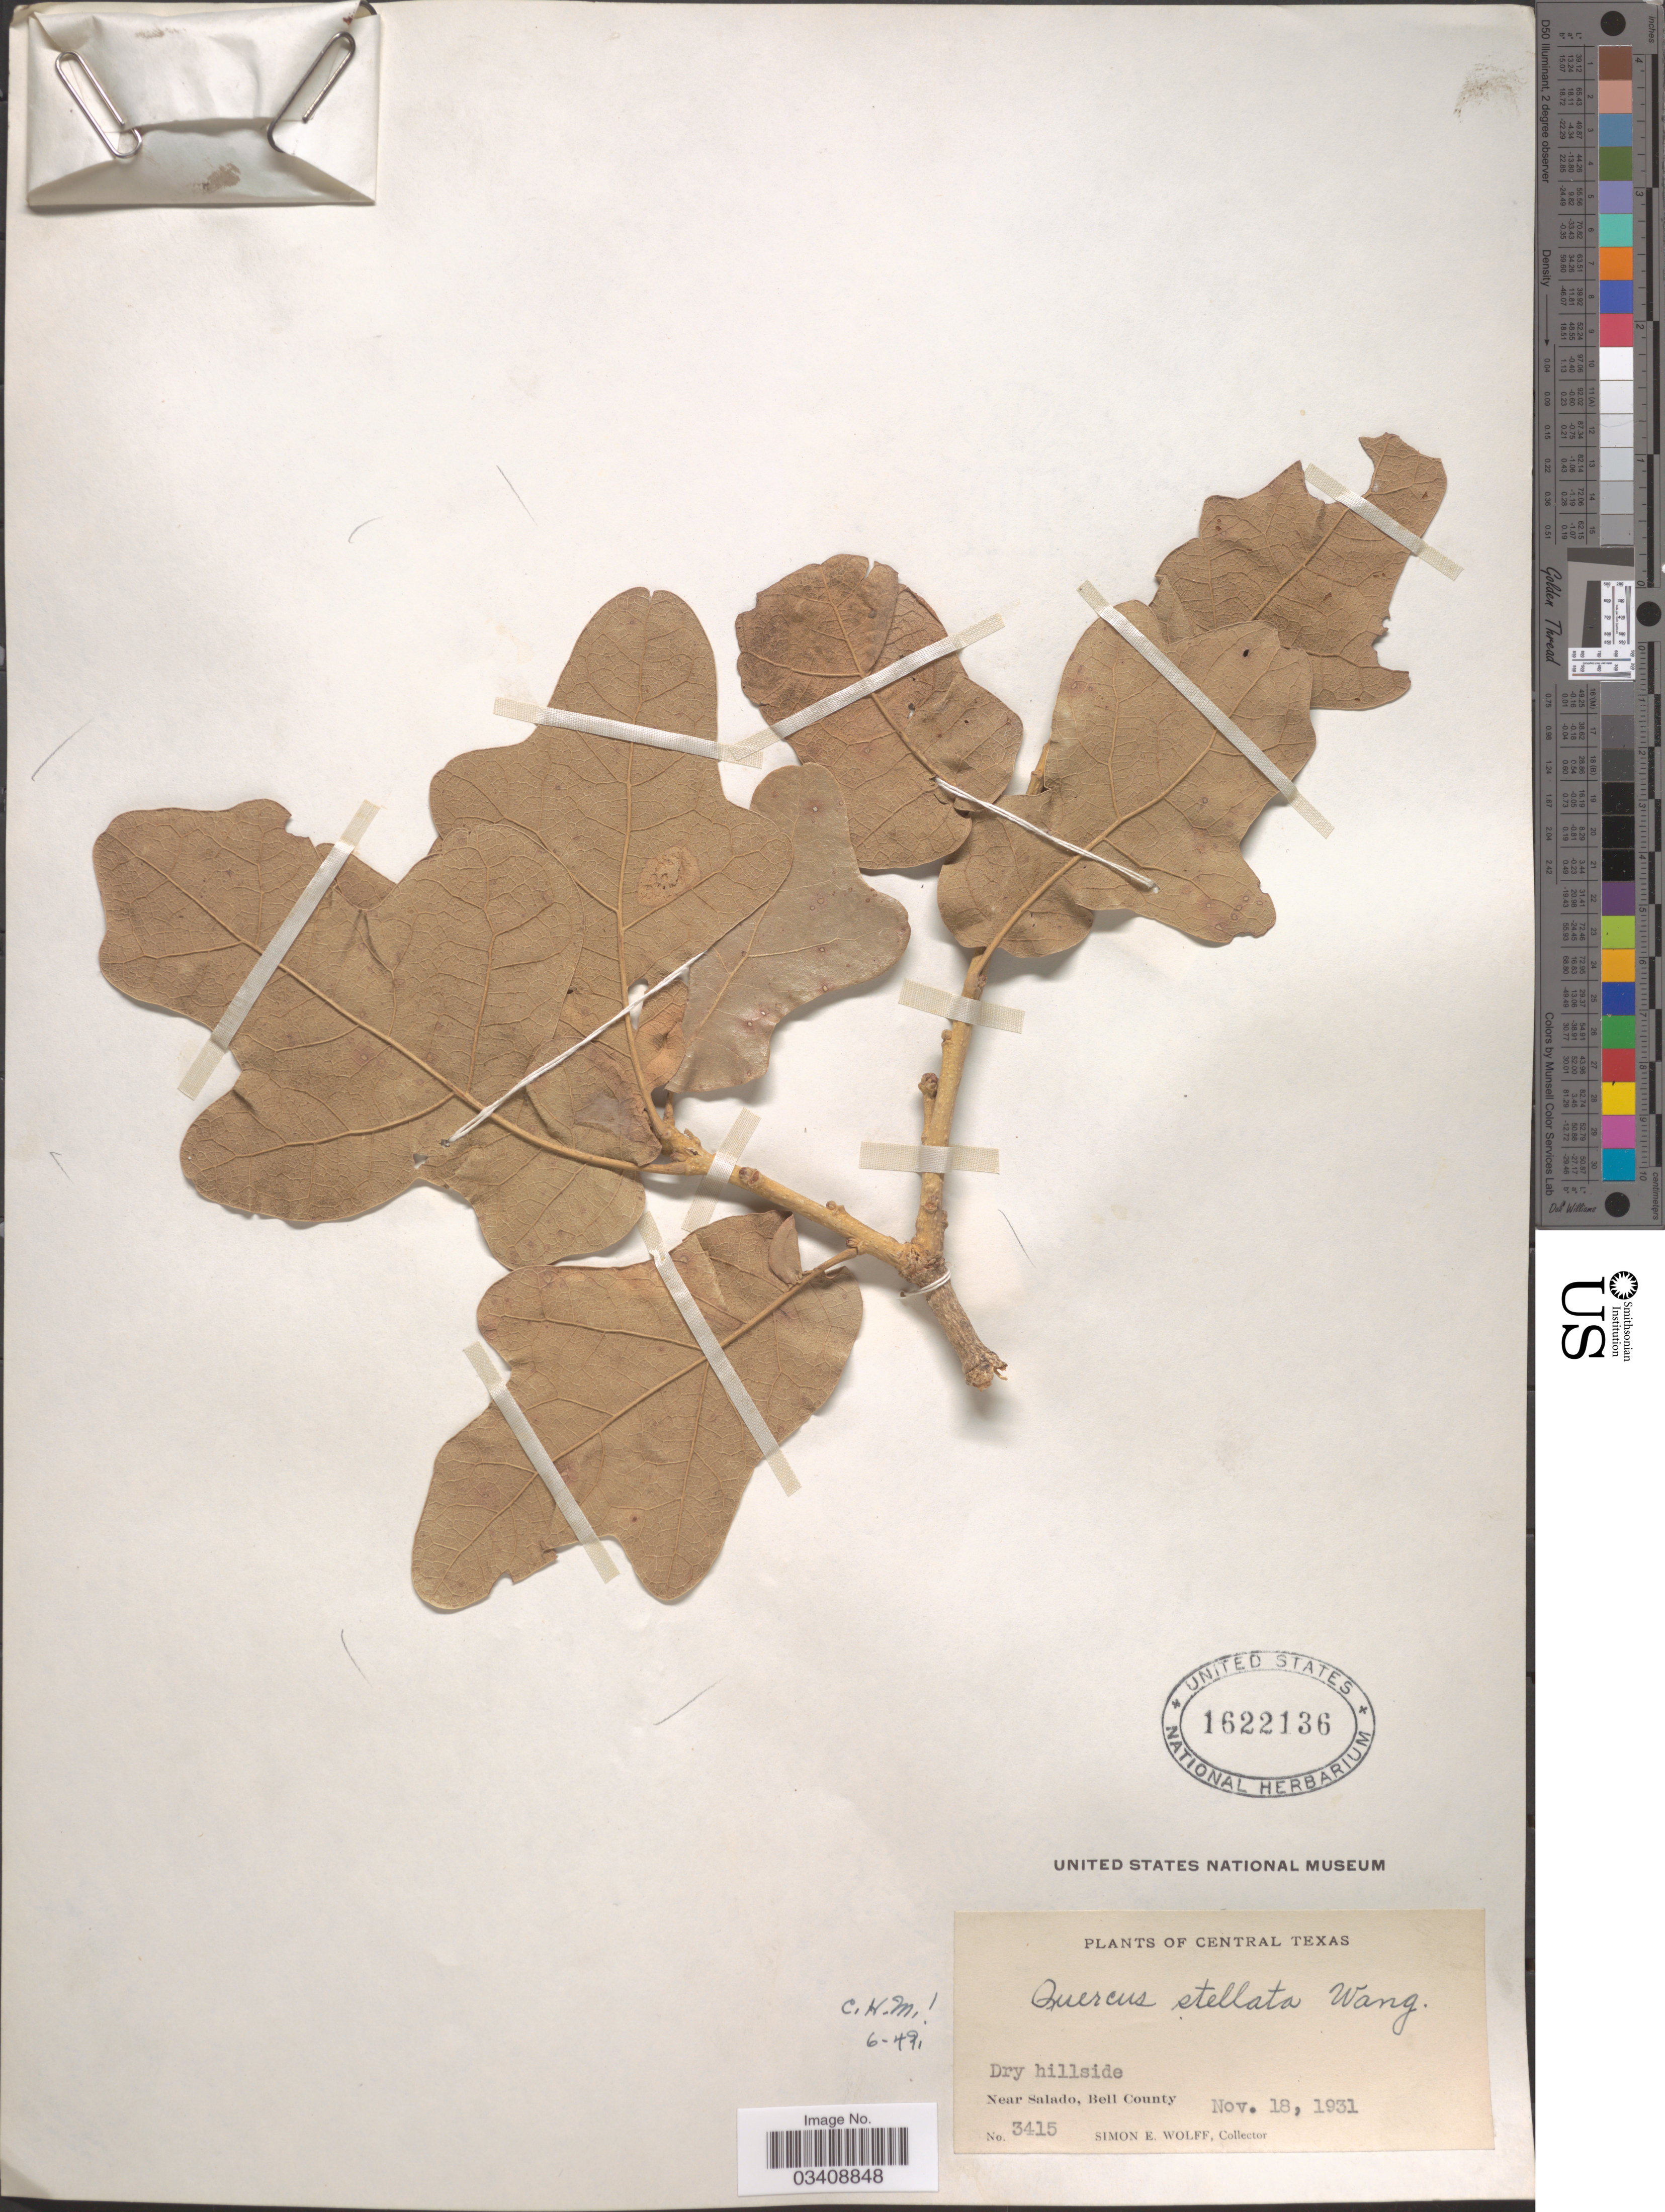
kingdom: Plantae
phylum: Tracheophyta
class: Magnoliopsida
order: Fagales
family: Fagaceae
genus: Quercus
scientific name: Quercus stellata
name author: Wangenh.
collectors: S. E. Wolff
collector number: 3415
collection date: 1931-11-18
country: United States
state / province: Texas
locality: Near Salado, Bell County.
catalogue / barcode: US 1622136